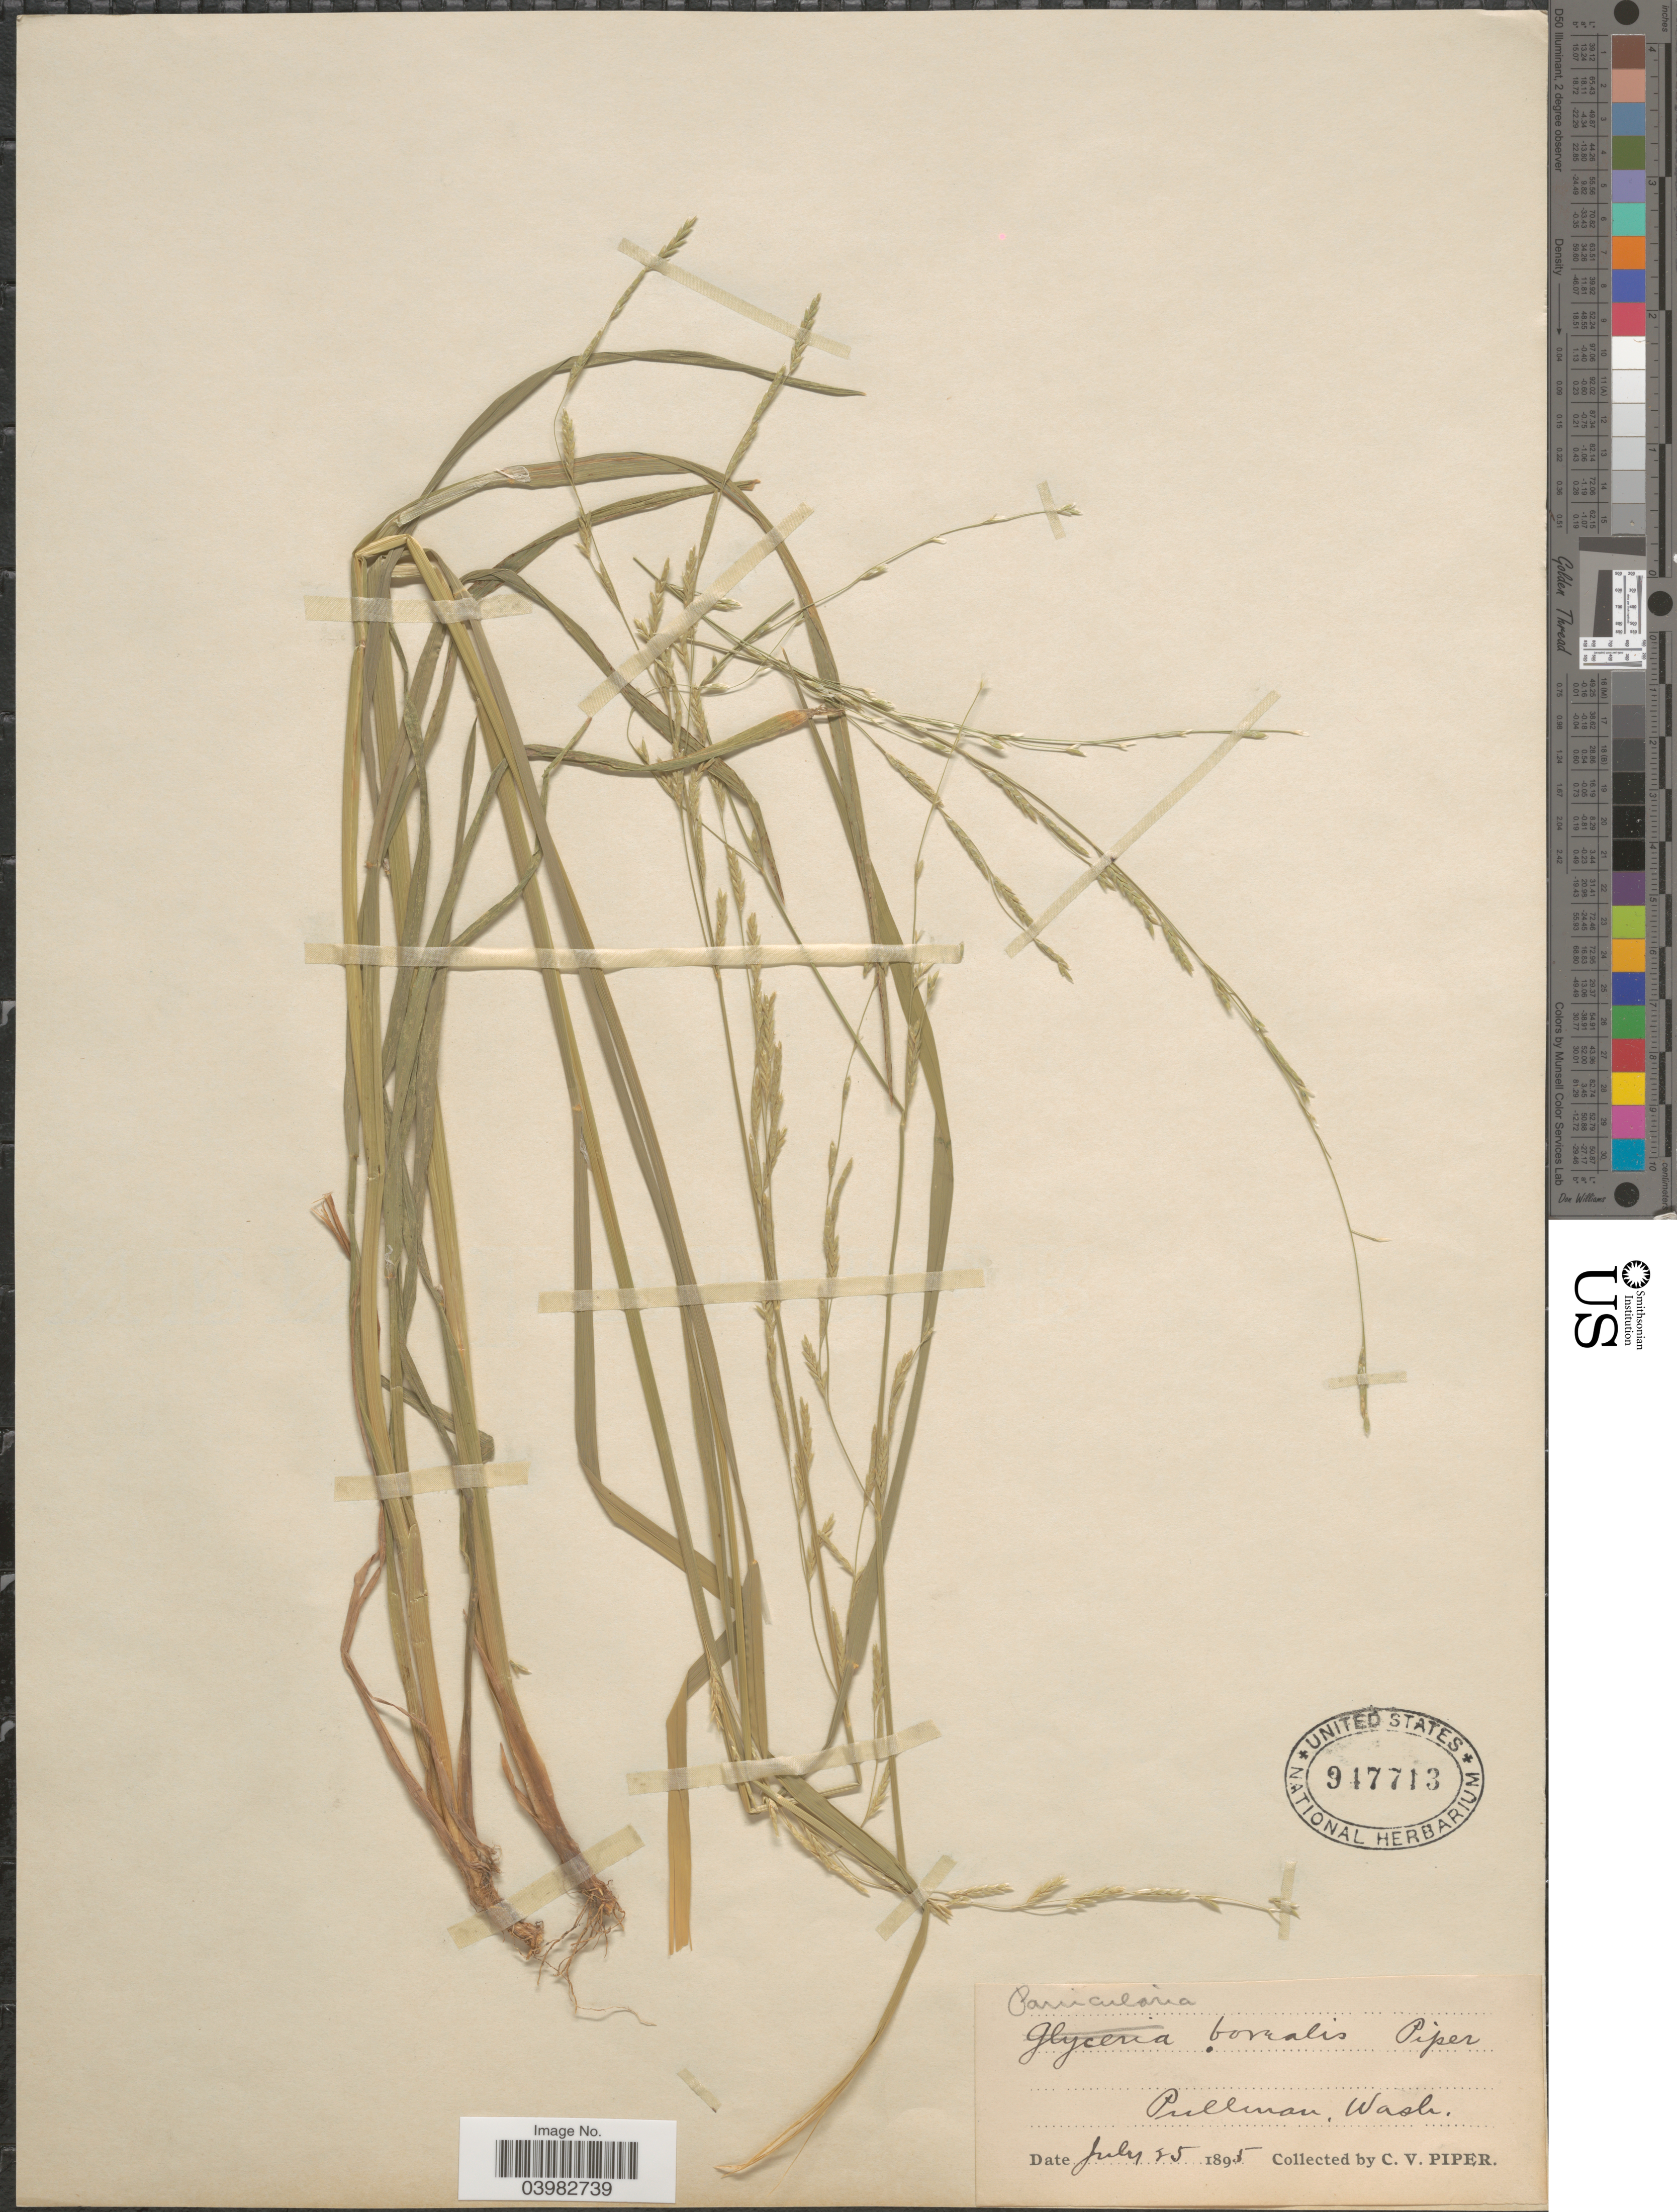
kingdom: Plantae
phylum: Tracheophyta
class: Liliopsida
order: Poales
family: Poaceae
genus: Glyceria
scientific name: Glyceria borealis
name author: (Nash) Batchelder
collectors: C. V. Piper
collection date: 1895-07-25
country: United States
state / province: Washington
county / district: Whitman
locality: Pullman.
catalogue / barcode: US 947713